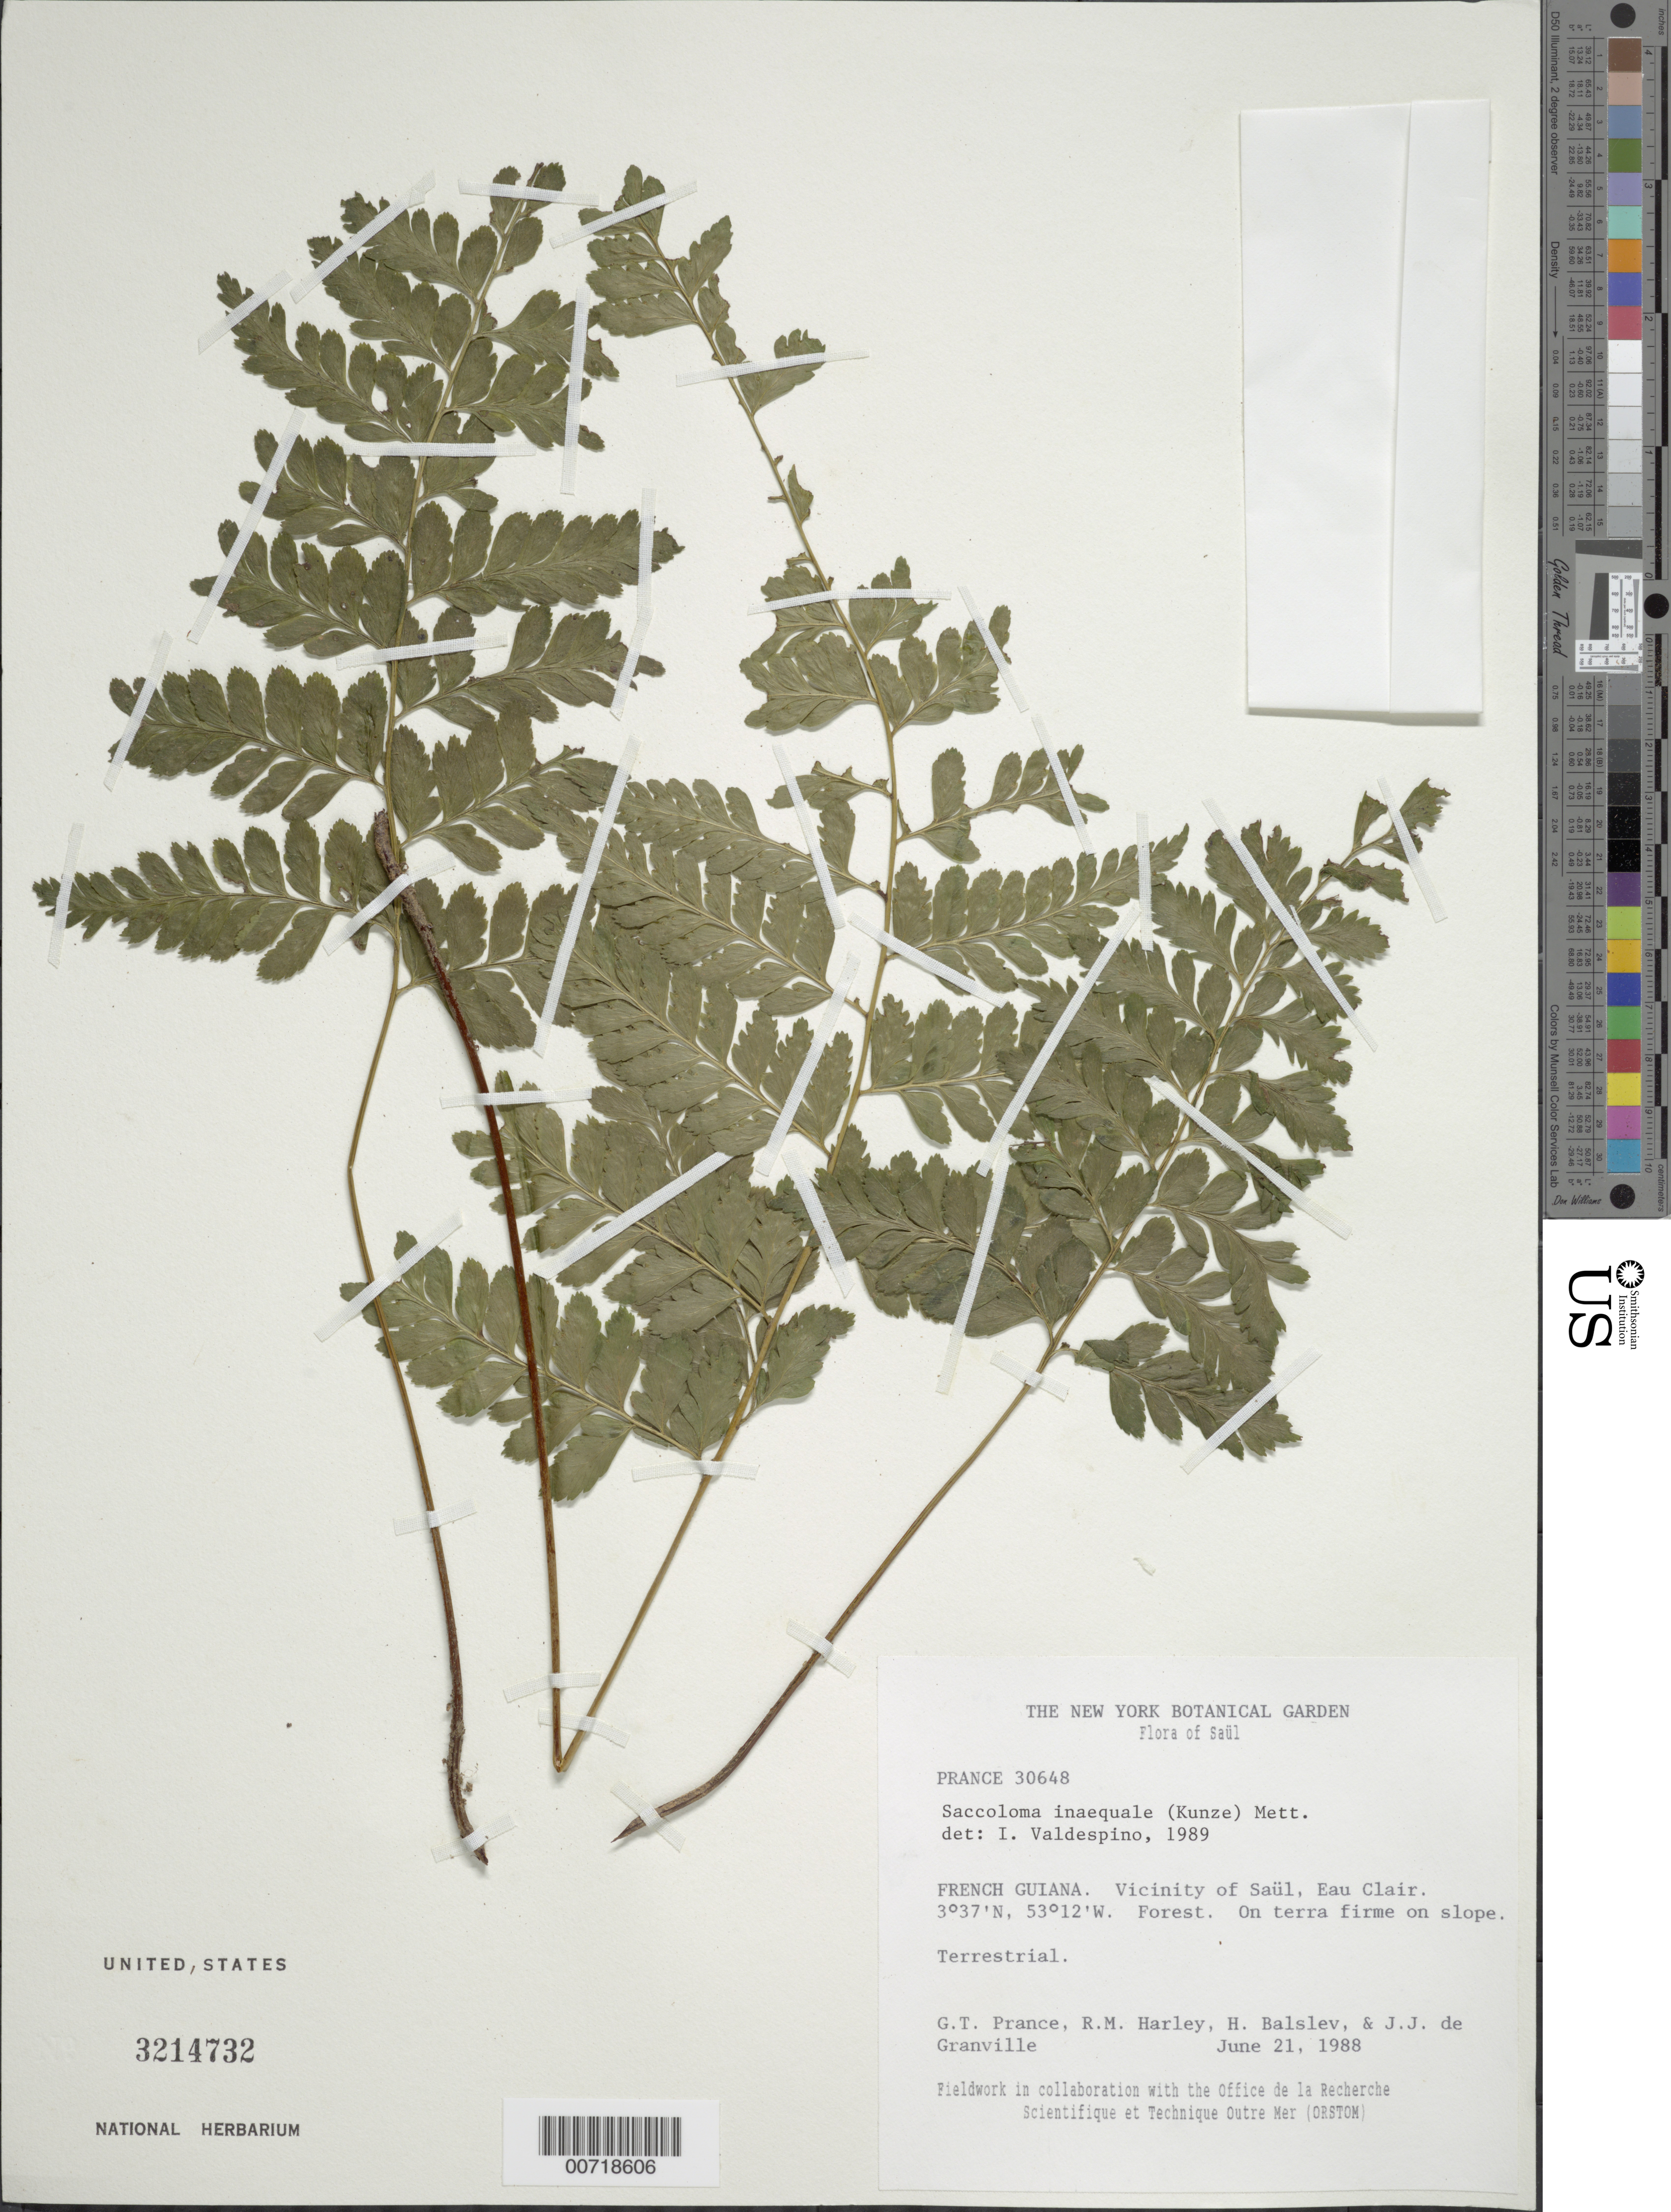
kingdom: Plantae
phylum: Tracheophyta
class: Polypodiopsida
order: Polypodiales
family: Saccolomataceae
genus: Saccoloma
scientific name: Saccoloma inaequale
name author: (Kunze) Mett.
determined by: Valdespino, I. A., (PMA), Universidad de Panama (PANAMA)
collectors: G. T. Prance, R. M. Harley, H. Balslev & J.-J. de Granville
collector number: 30648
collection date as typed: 21-Jun-88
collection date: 1988-06-21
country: French Guiana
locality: Eaux Claires, vicinity of Saül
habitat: Forest, on terra firma on slope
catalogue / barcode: US 3214732